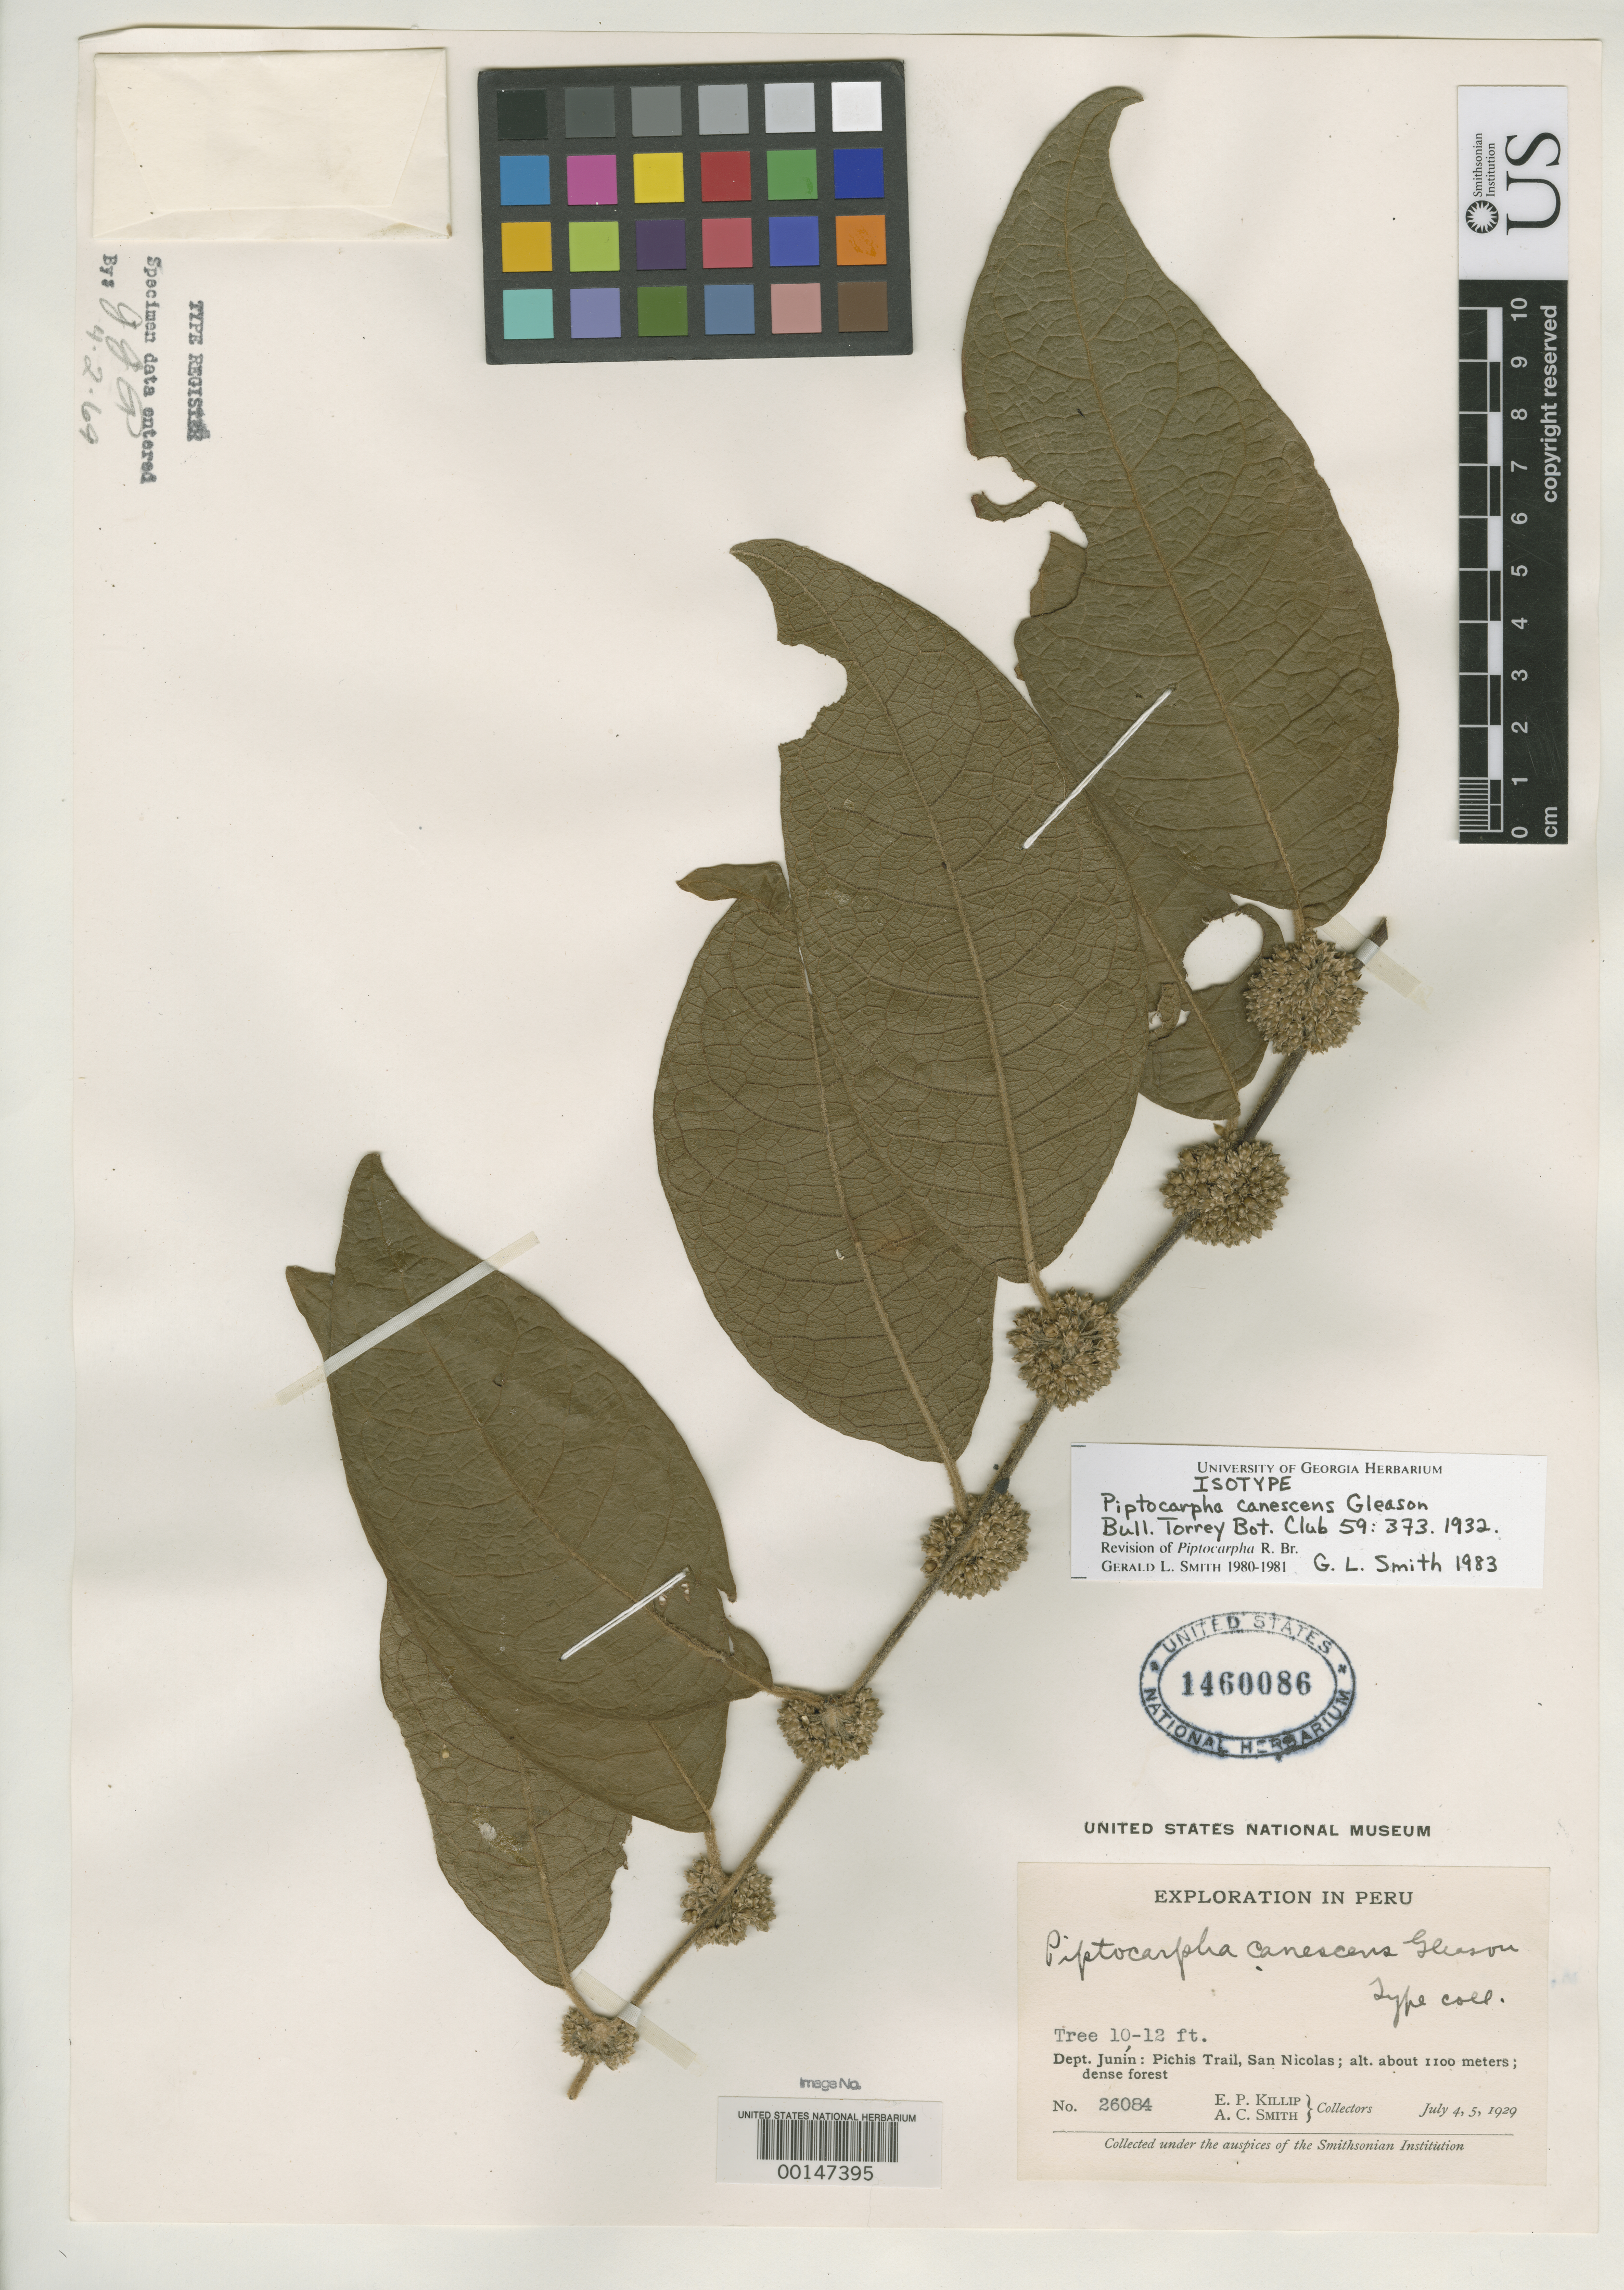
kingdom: Plantae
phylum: Tracheophyta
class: Magnoliopsida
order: Asterales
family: Asteraceae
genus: Piptocarpha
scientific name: Piptocarpha canescens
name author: Gleason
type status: Isotype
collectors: E. P. Killip & A. C. Smith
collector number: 26084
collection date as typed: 04 Jul 1949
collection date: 1949-07-04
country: Peru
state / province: Junín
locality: San Nicolas, Pichis trail.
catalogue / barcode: US 1460086